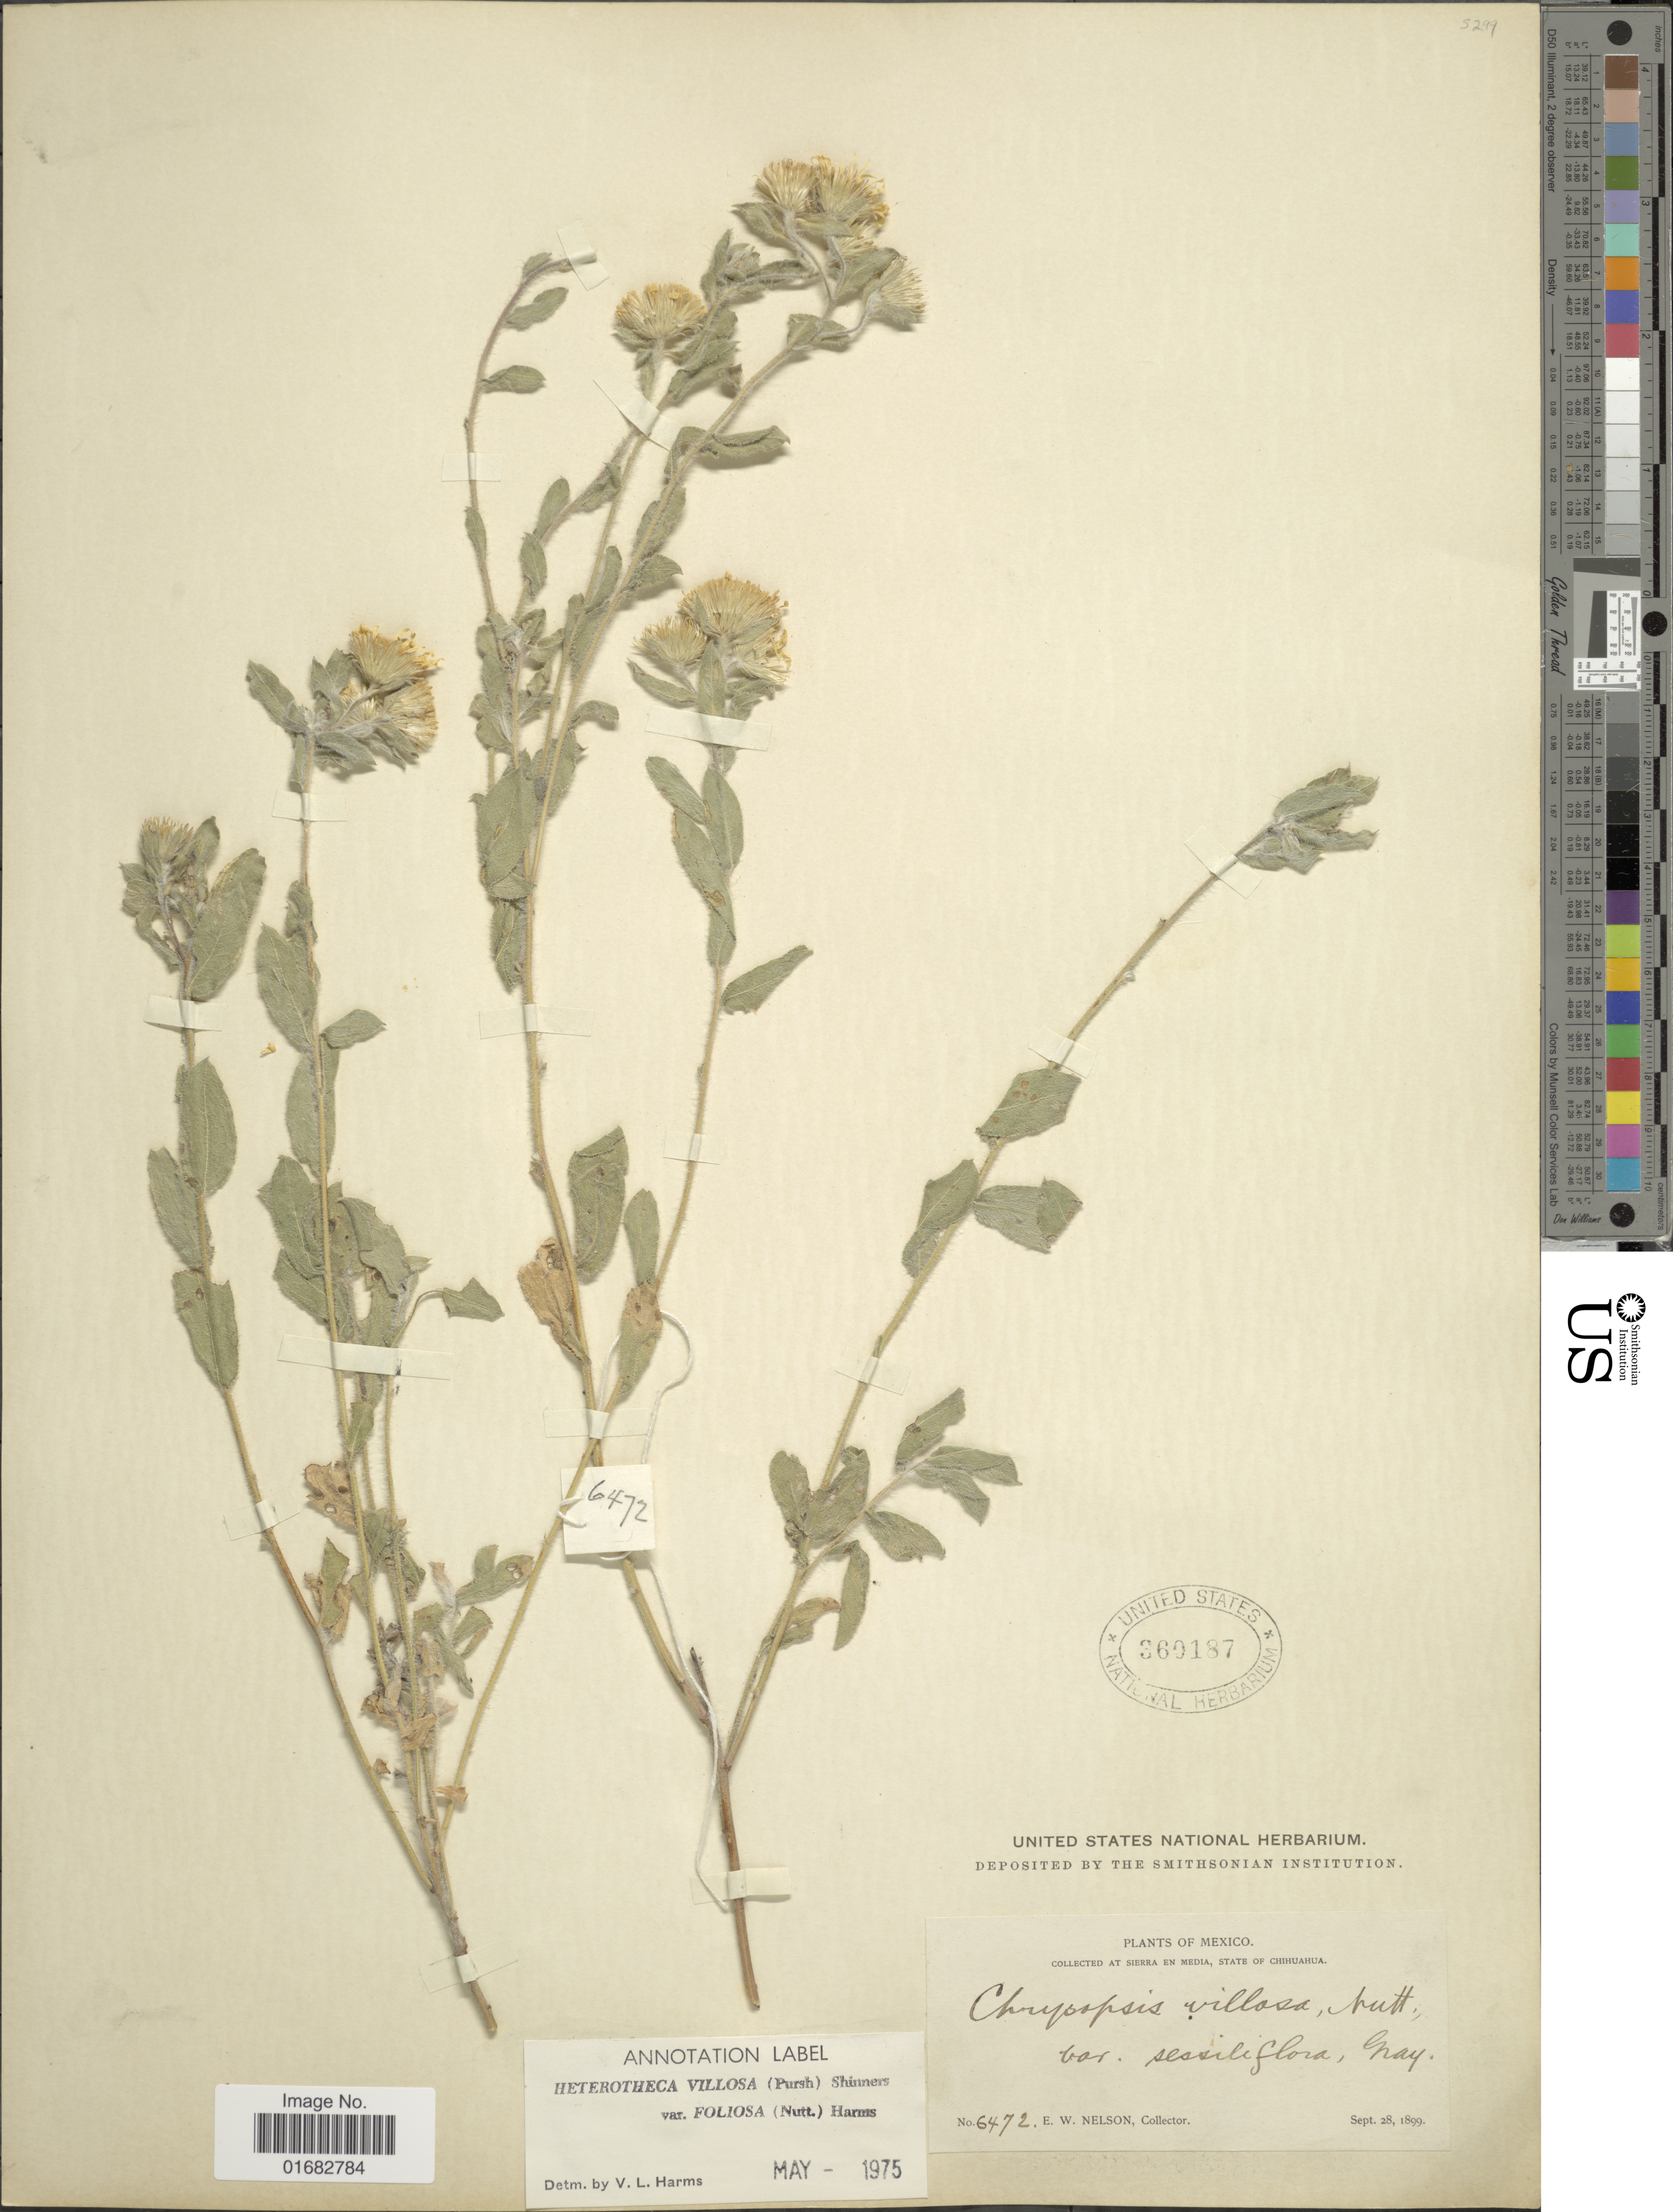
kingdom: Plantae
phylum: Tracheophyta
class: Magnoliopsida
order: Asterales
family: Asteraceae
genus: Heterotheca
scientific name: Heterotheca villosa var. foliosa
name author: (Nutt.) V.L. Harms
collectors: E. W. Nelson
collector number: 6472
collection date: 1899-09-28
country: Mexico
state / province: Chihuahua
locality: Sierra en Media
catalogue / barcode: US 360187